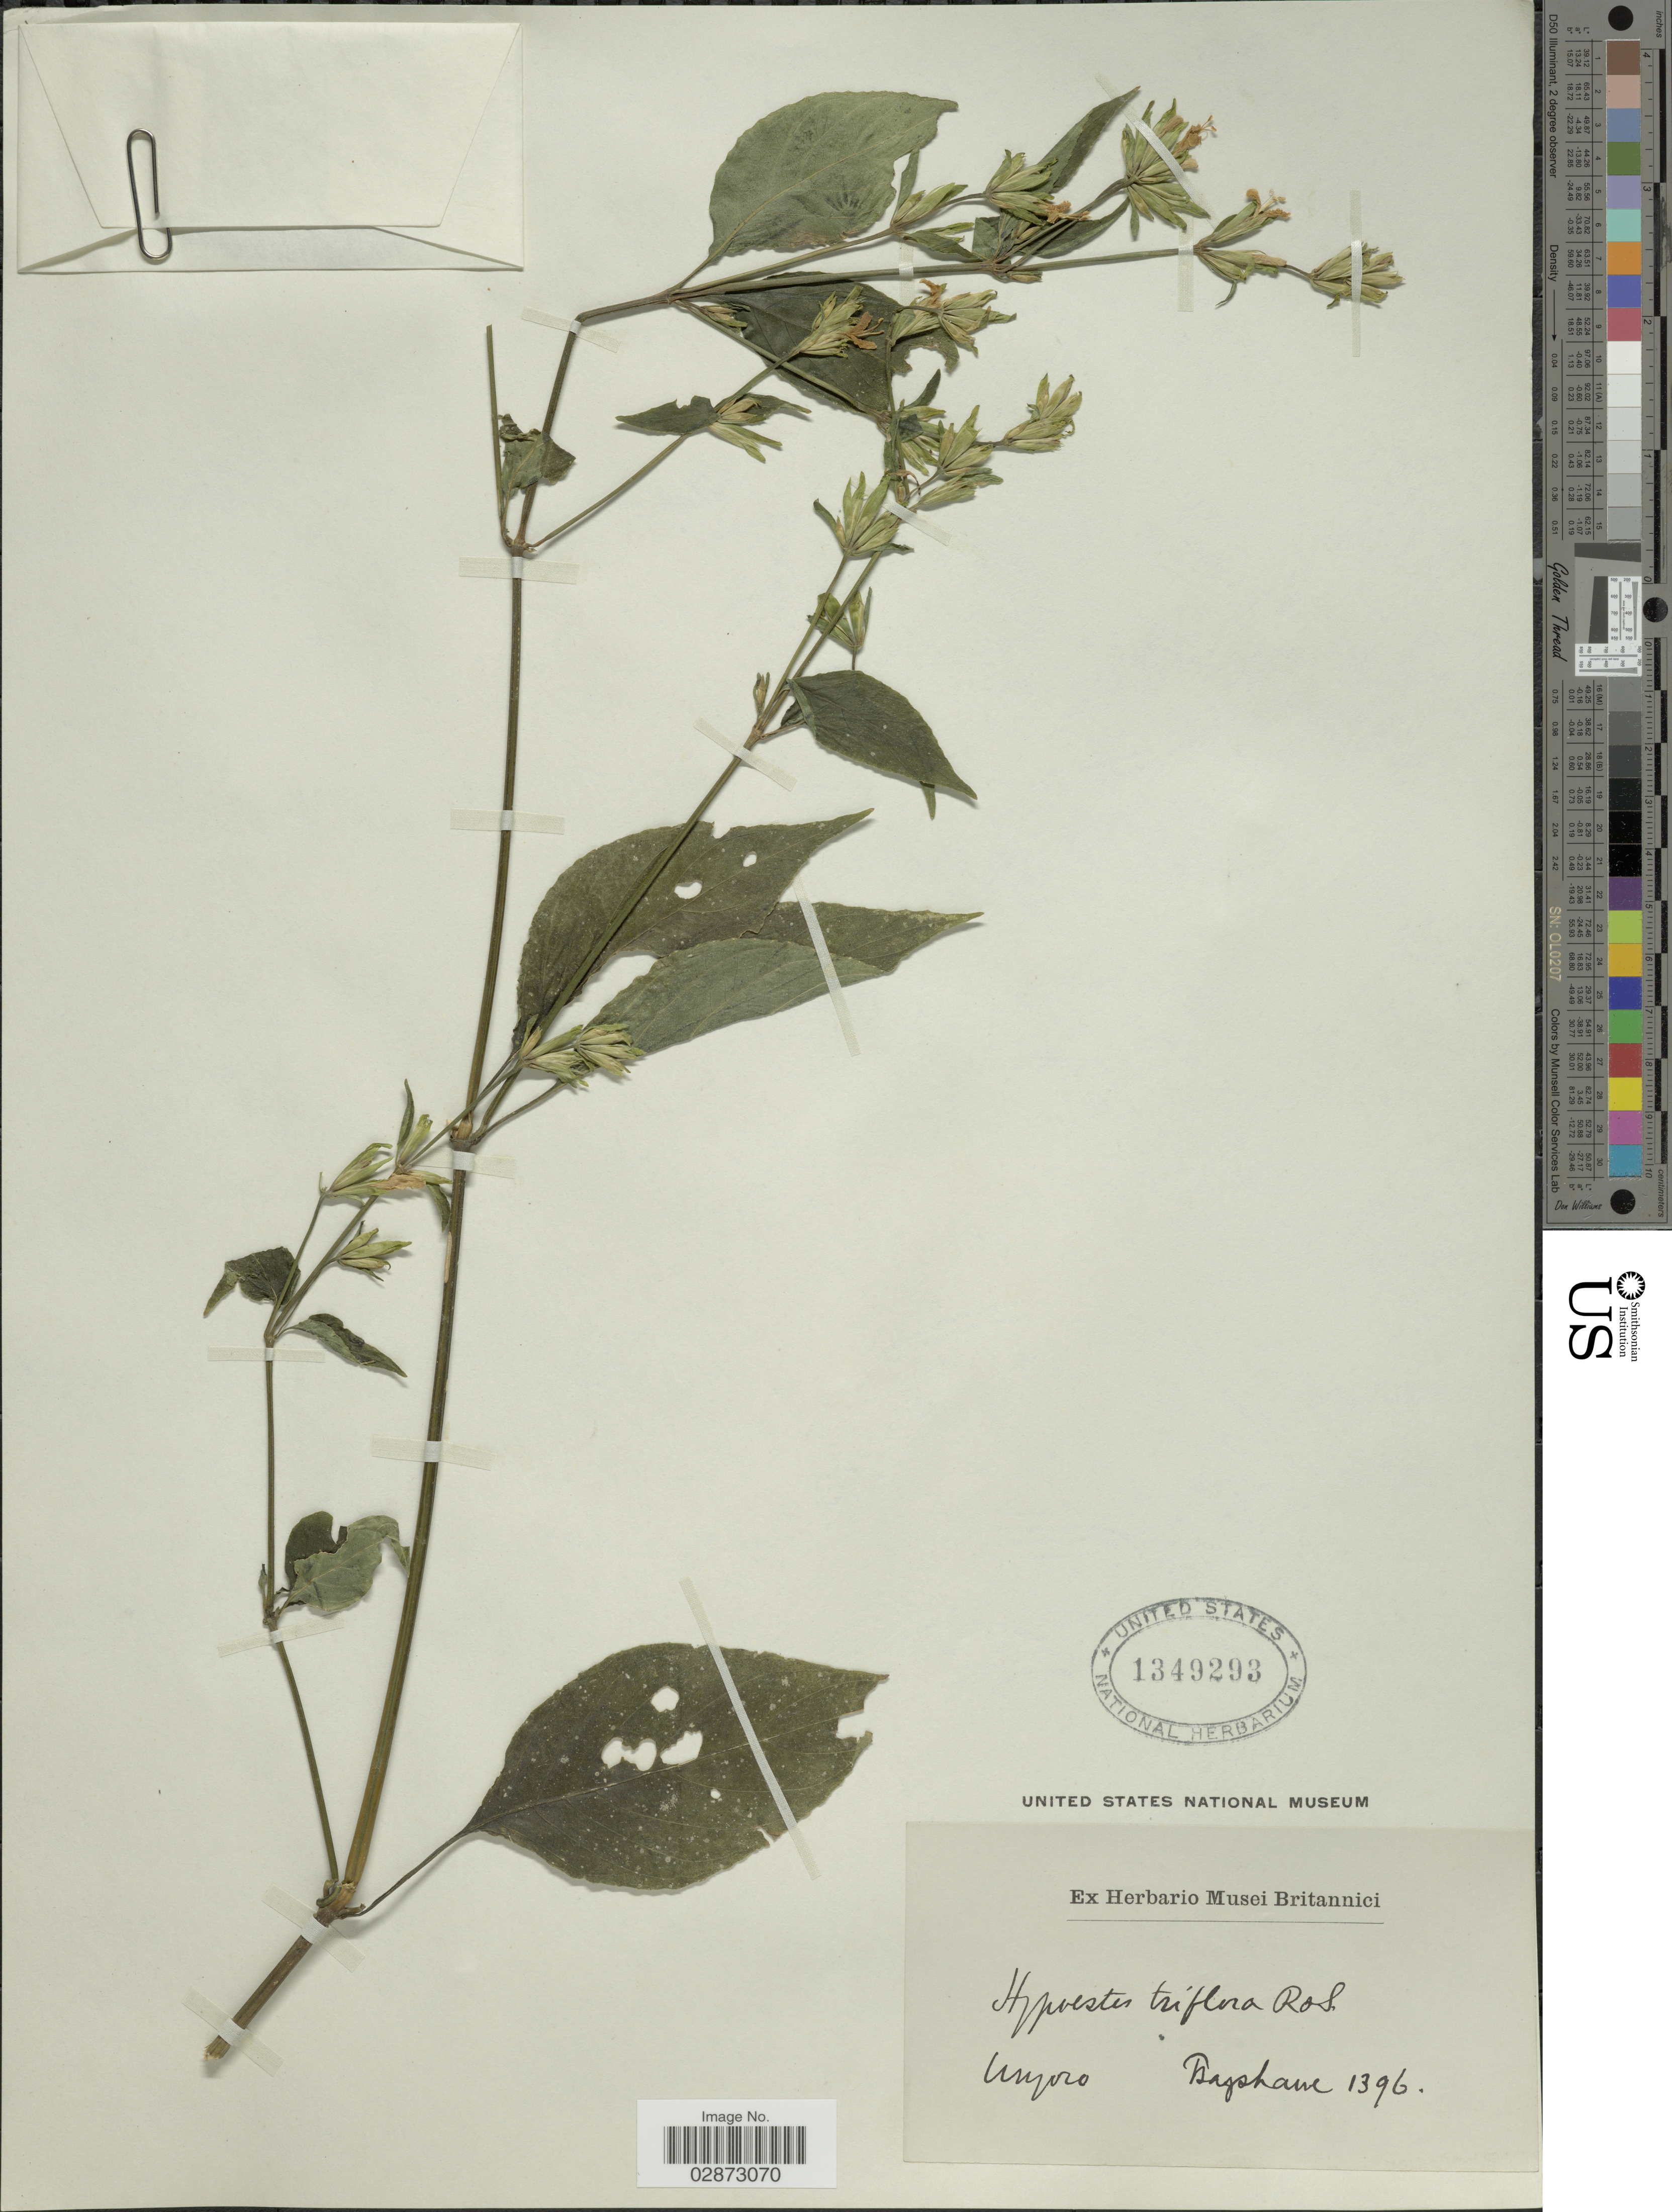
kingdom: Plantae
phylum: Tracheophyta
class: Magnoliopsida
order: Lamiales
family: Acanthaceae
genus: Hypoestes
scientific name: Hypoestes triflora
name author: (Forssk.) Roem. & Schult.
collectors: Bagshawe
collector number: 1396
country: Uganda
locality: Unyoro.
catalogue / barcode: US 1349293